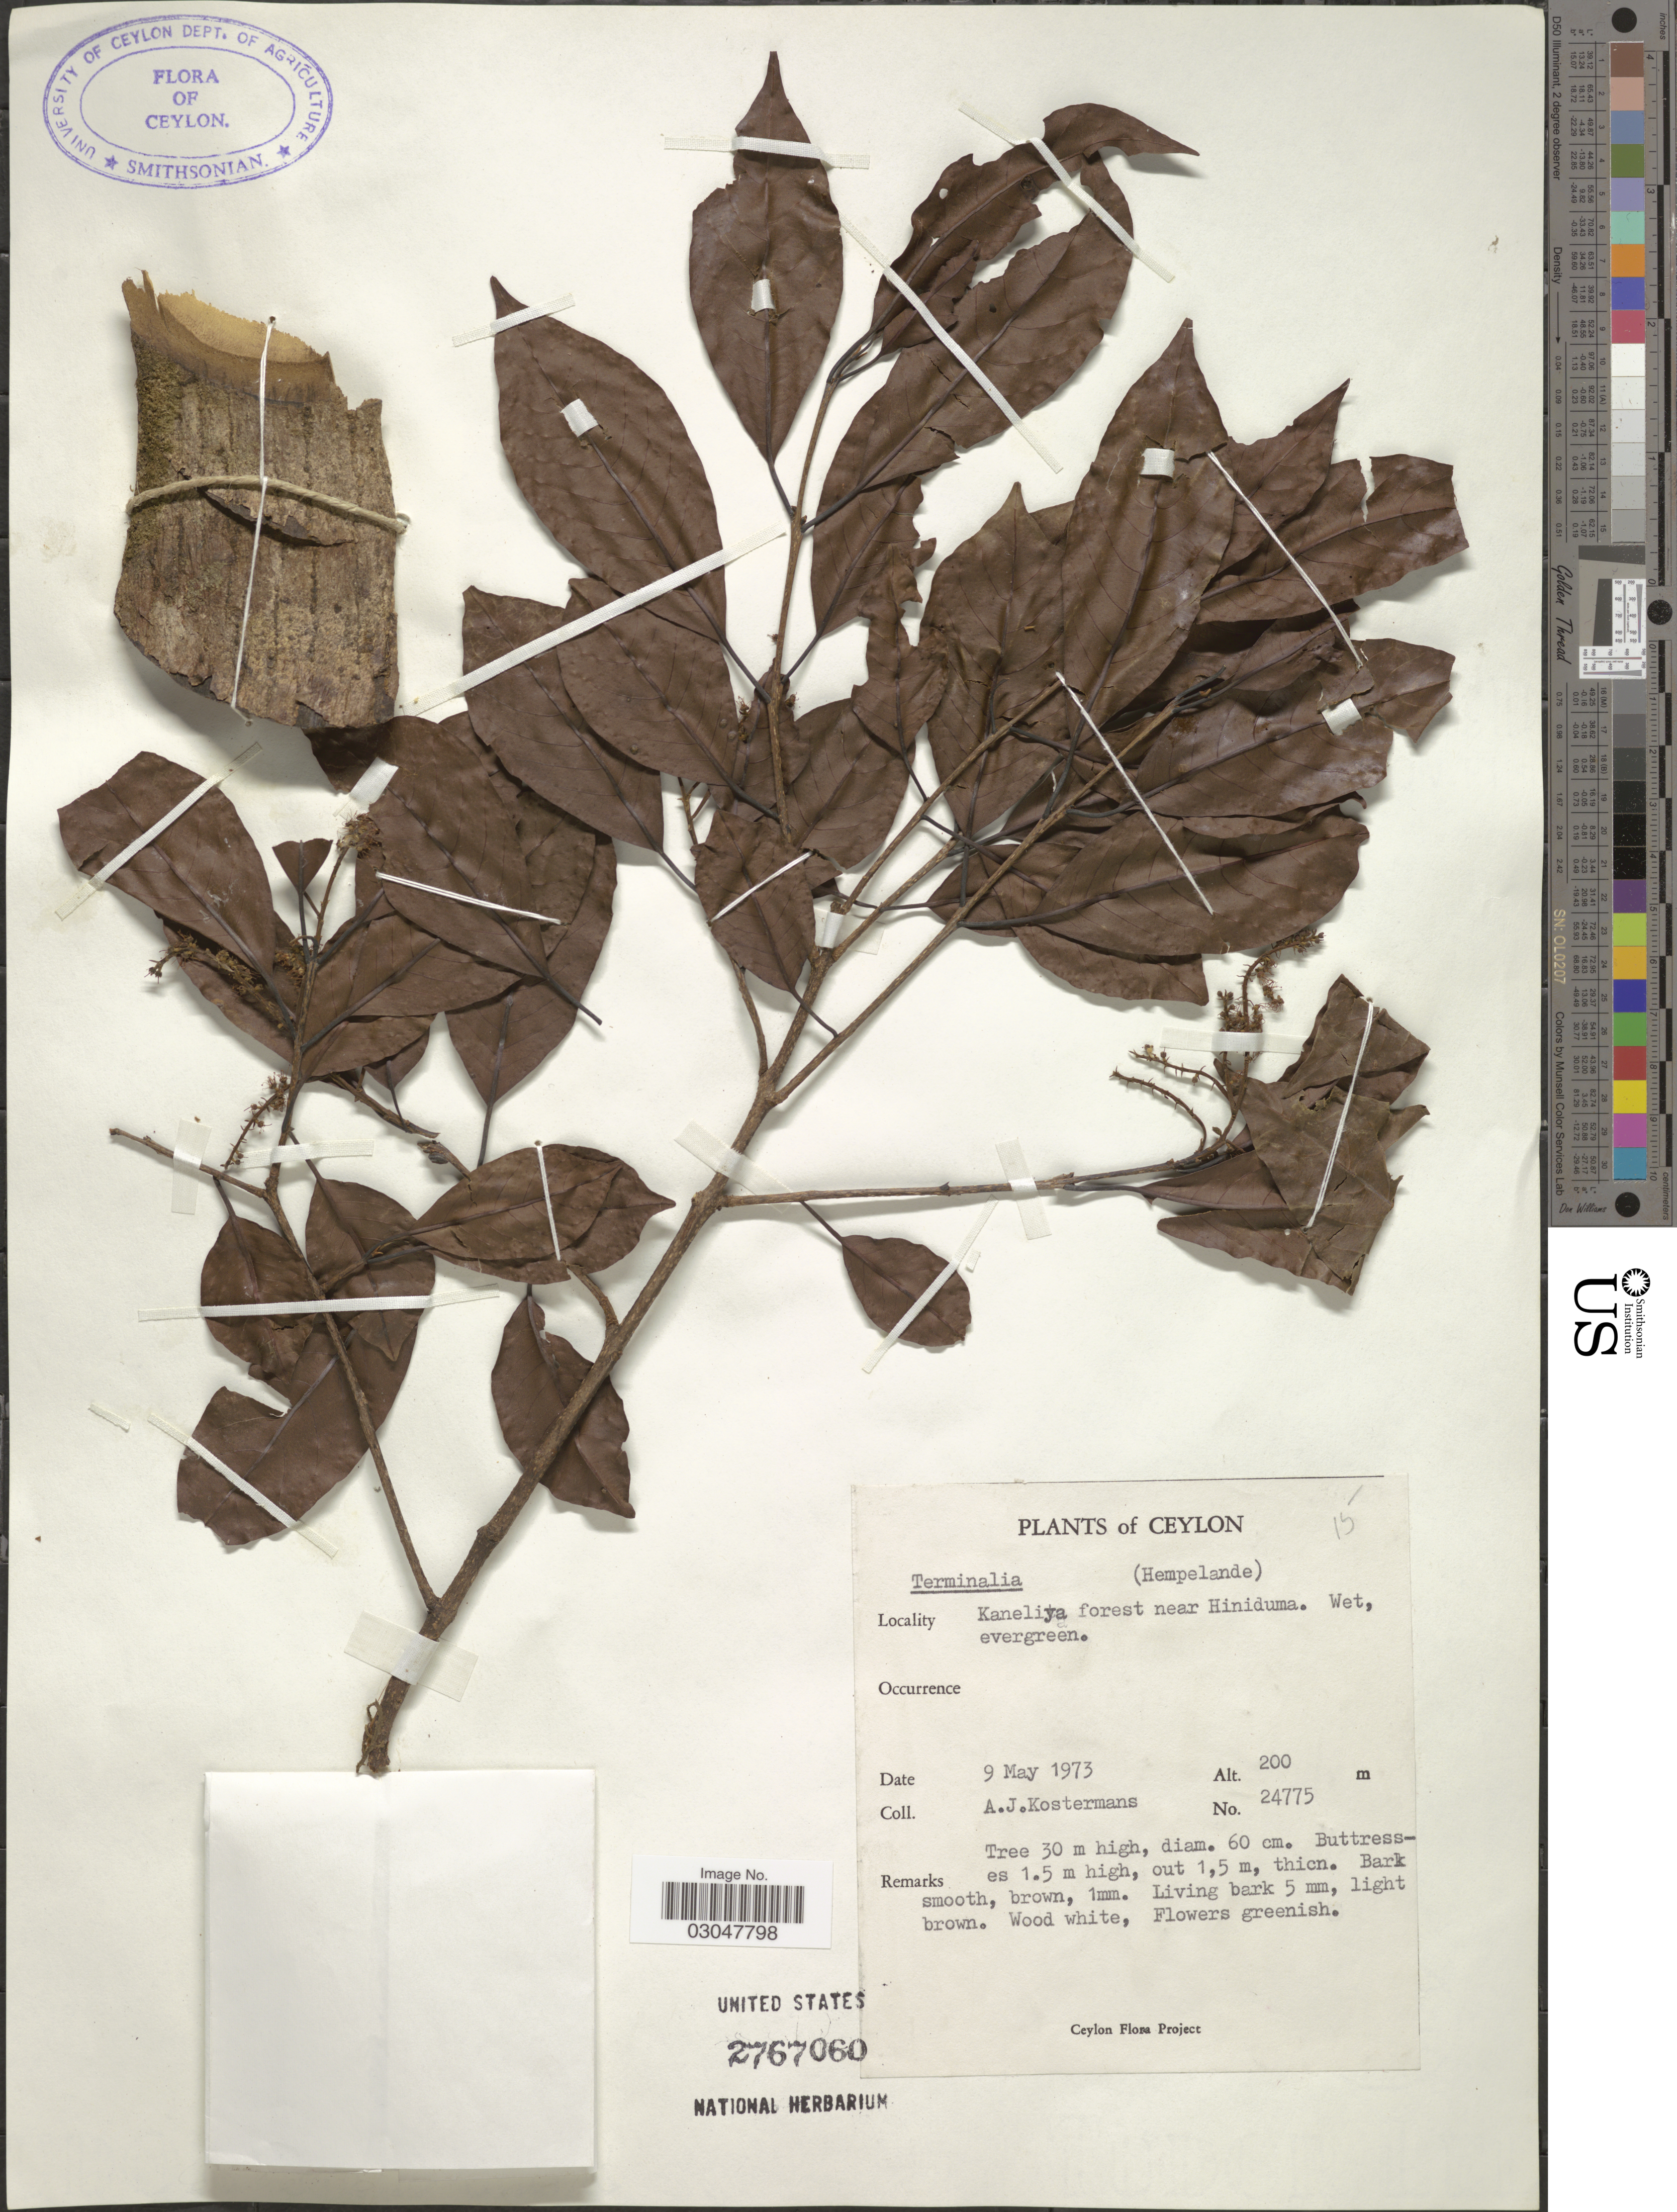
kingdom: Plantae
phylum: Tracheophyta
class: Magnoliopsida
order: Myrtales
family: Combretaceae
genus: Terminalia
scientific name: Terminalia sp.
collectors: A. J. G. Kostermans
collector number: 24775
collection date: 1973-05-09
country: Sri Lanka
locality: Ceylon. Kaneliya forest near Hiniduma.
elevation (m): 200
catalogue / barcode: US 2767060